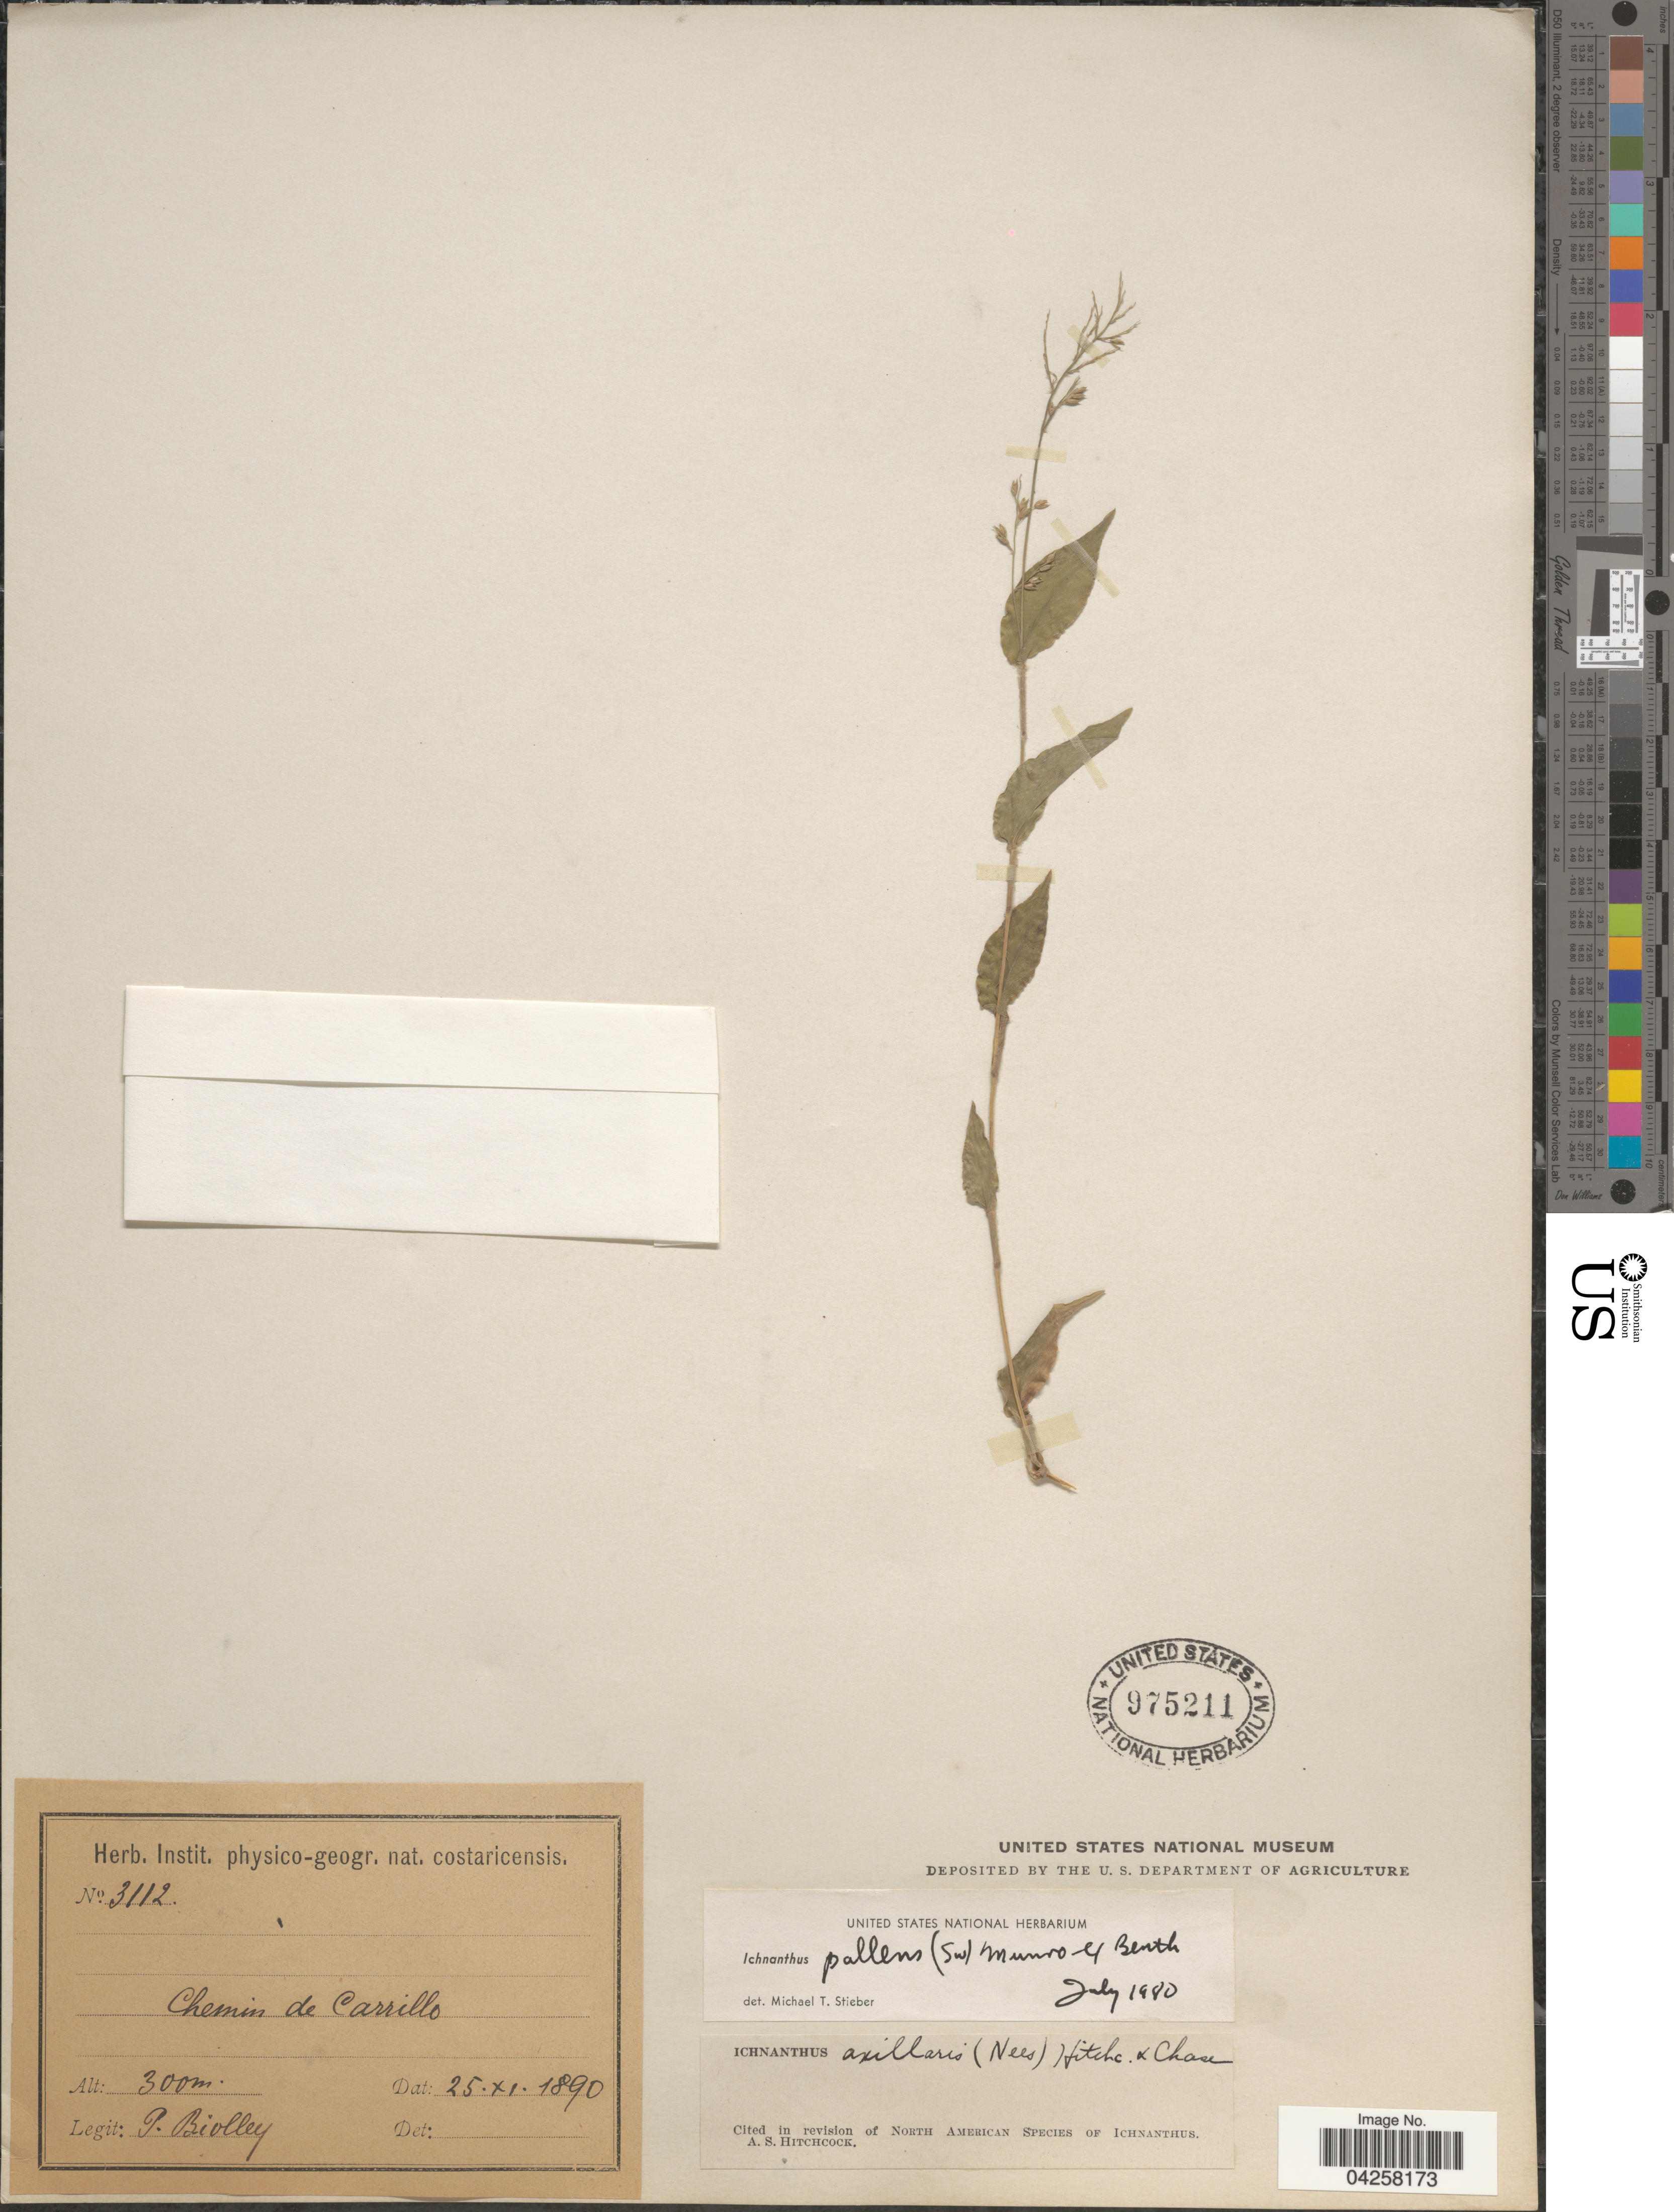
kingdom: Plantae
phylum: Tracheophyta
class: Liliopsida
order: Poales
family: Poaceae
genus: Ichnanthus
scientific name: Ichnanthus pallens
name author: (Sw.) Munro ex Benth.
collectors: P. Biolley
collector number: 3112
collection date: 1890-11-25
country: Costa Rica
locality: Chemin de Carrillo.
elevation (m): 300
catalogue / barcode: US 975211